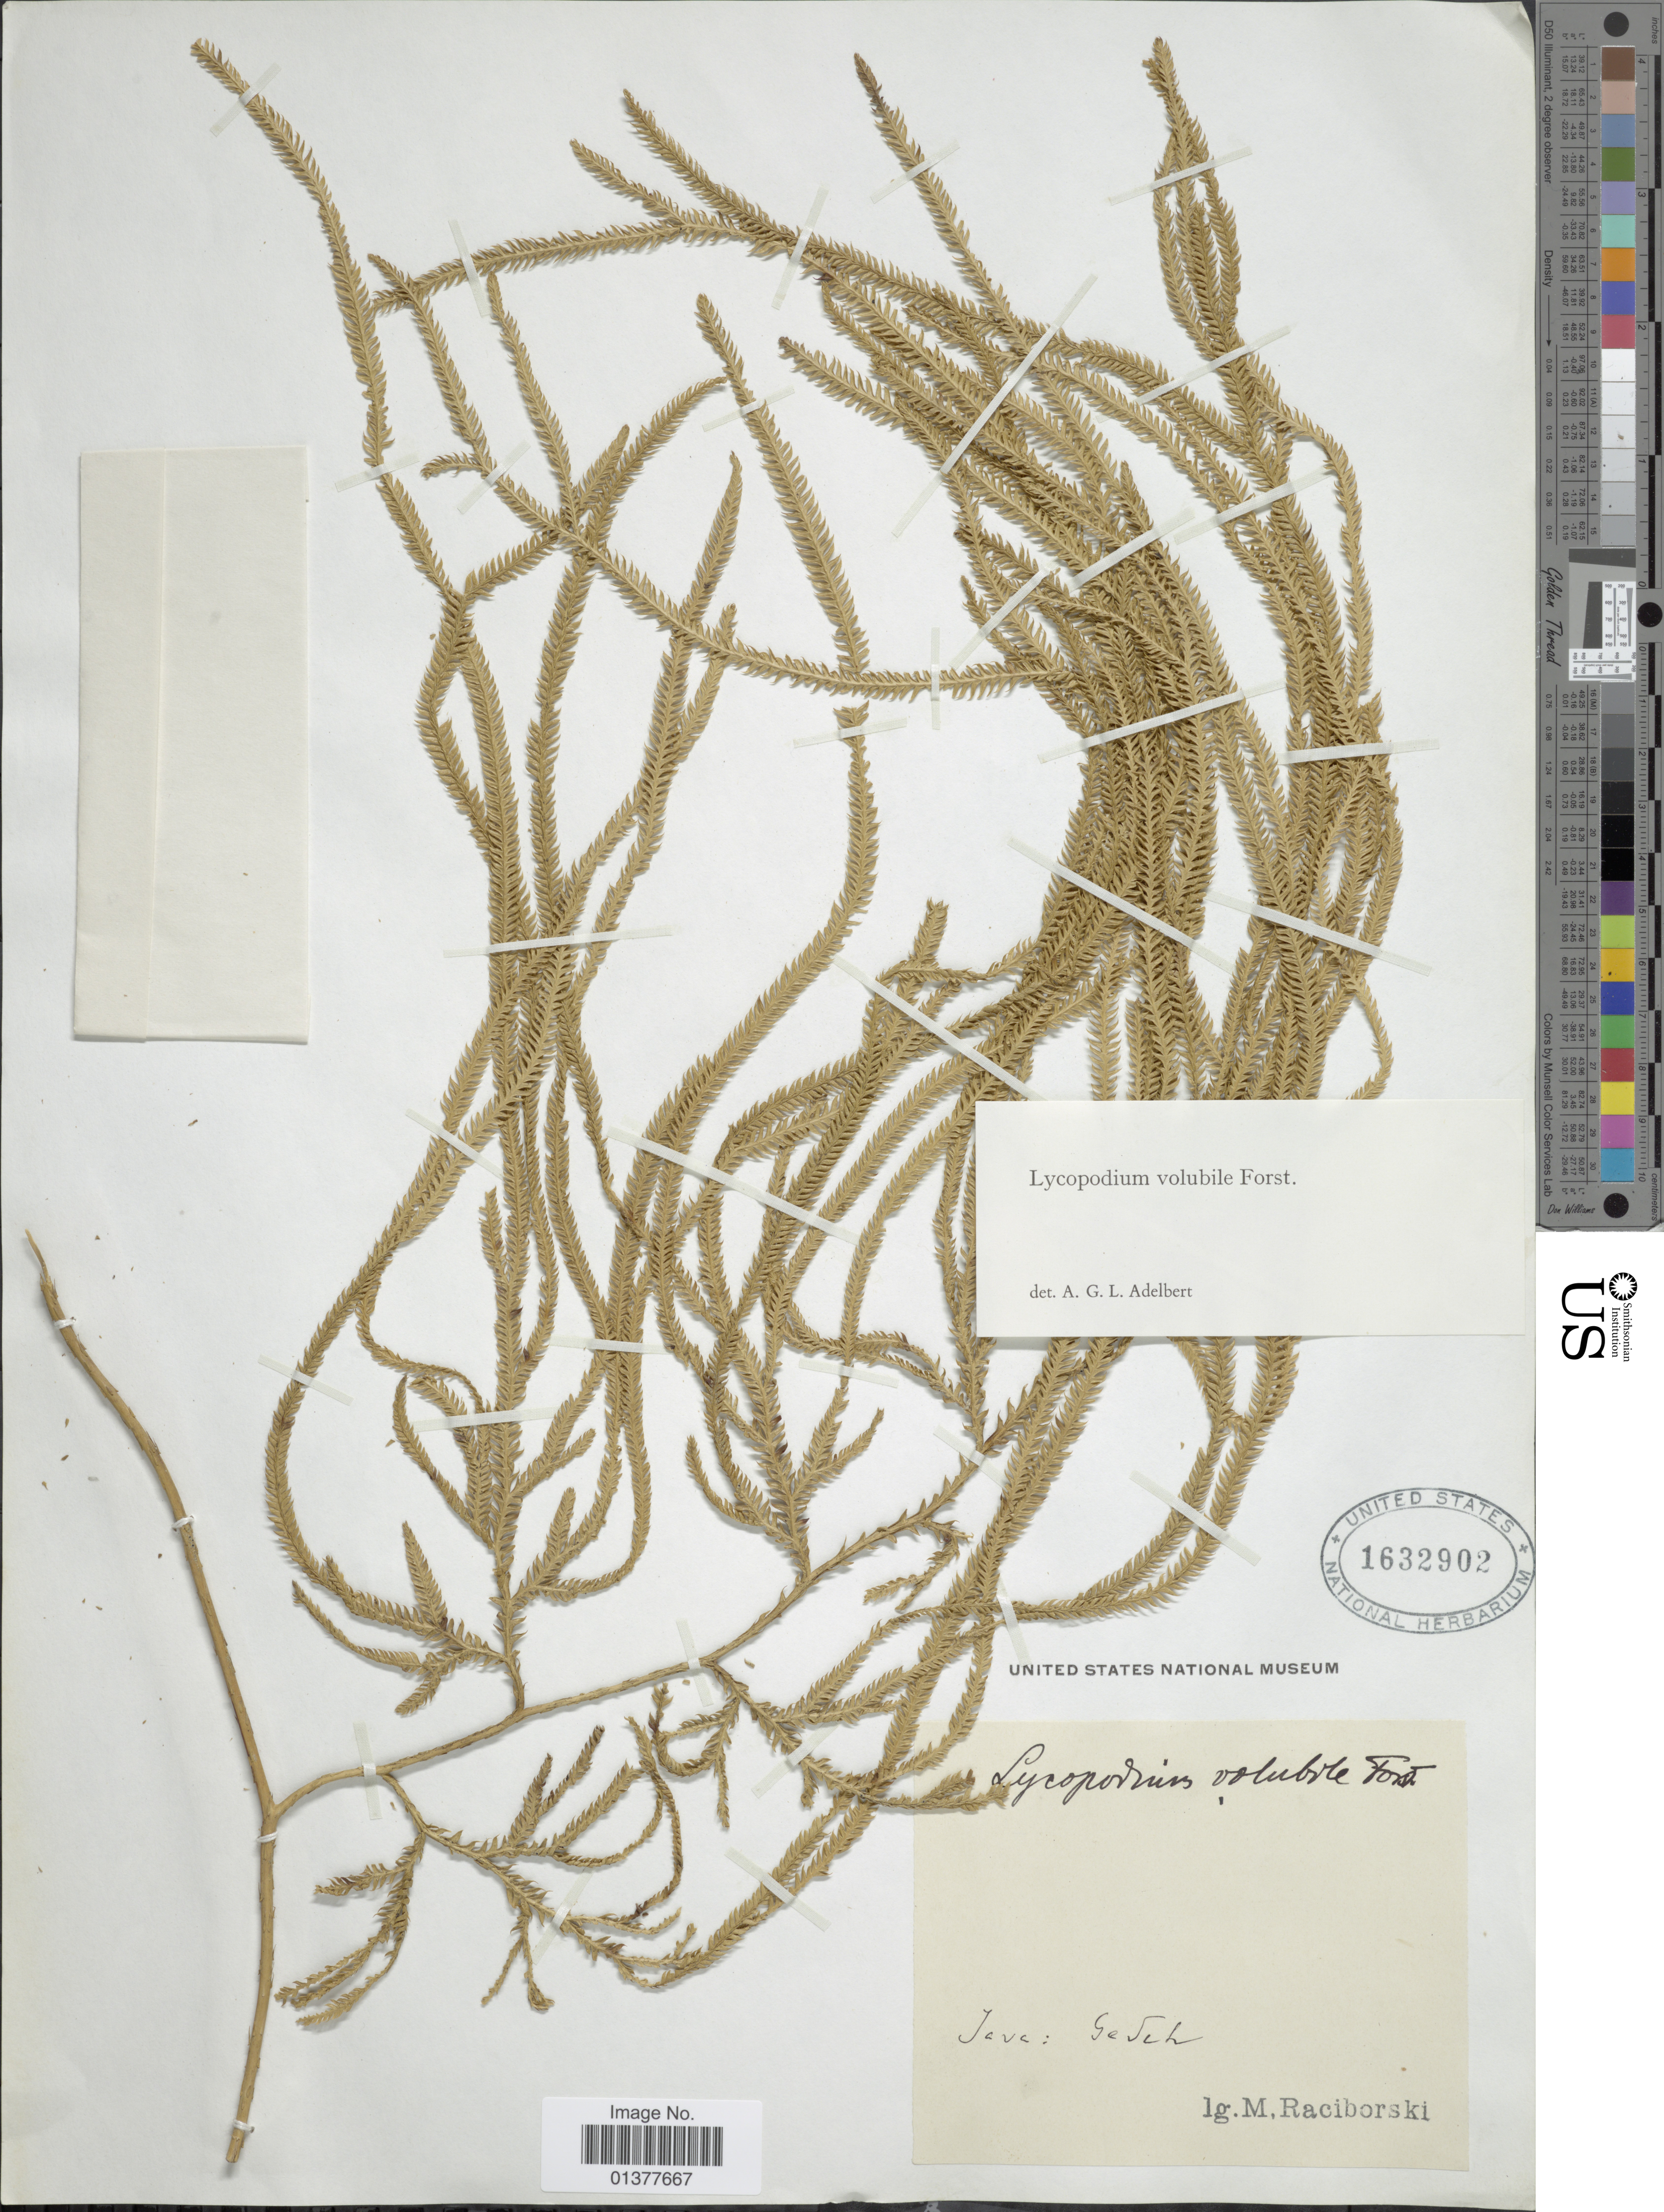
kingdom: Plantae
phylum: Tracheophyta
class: Lycopodiopsida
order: Lycopodiales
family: Lycopodiaceae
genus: Pseudodiphasium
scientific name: Pseudodiphasium volubile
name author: (G. Forst.) Holub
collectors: M. Raciborski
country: Indonesia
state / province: Java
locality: Gedeh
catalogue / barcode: US 1632902